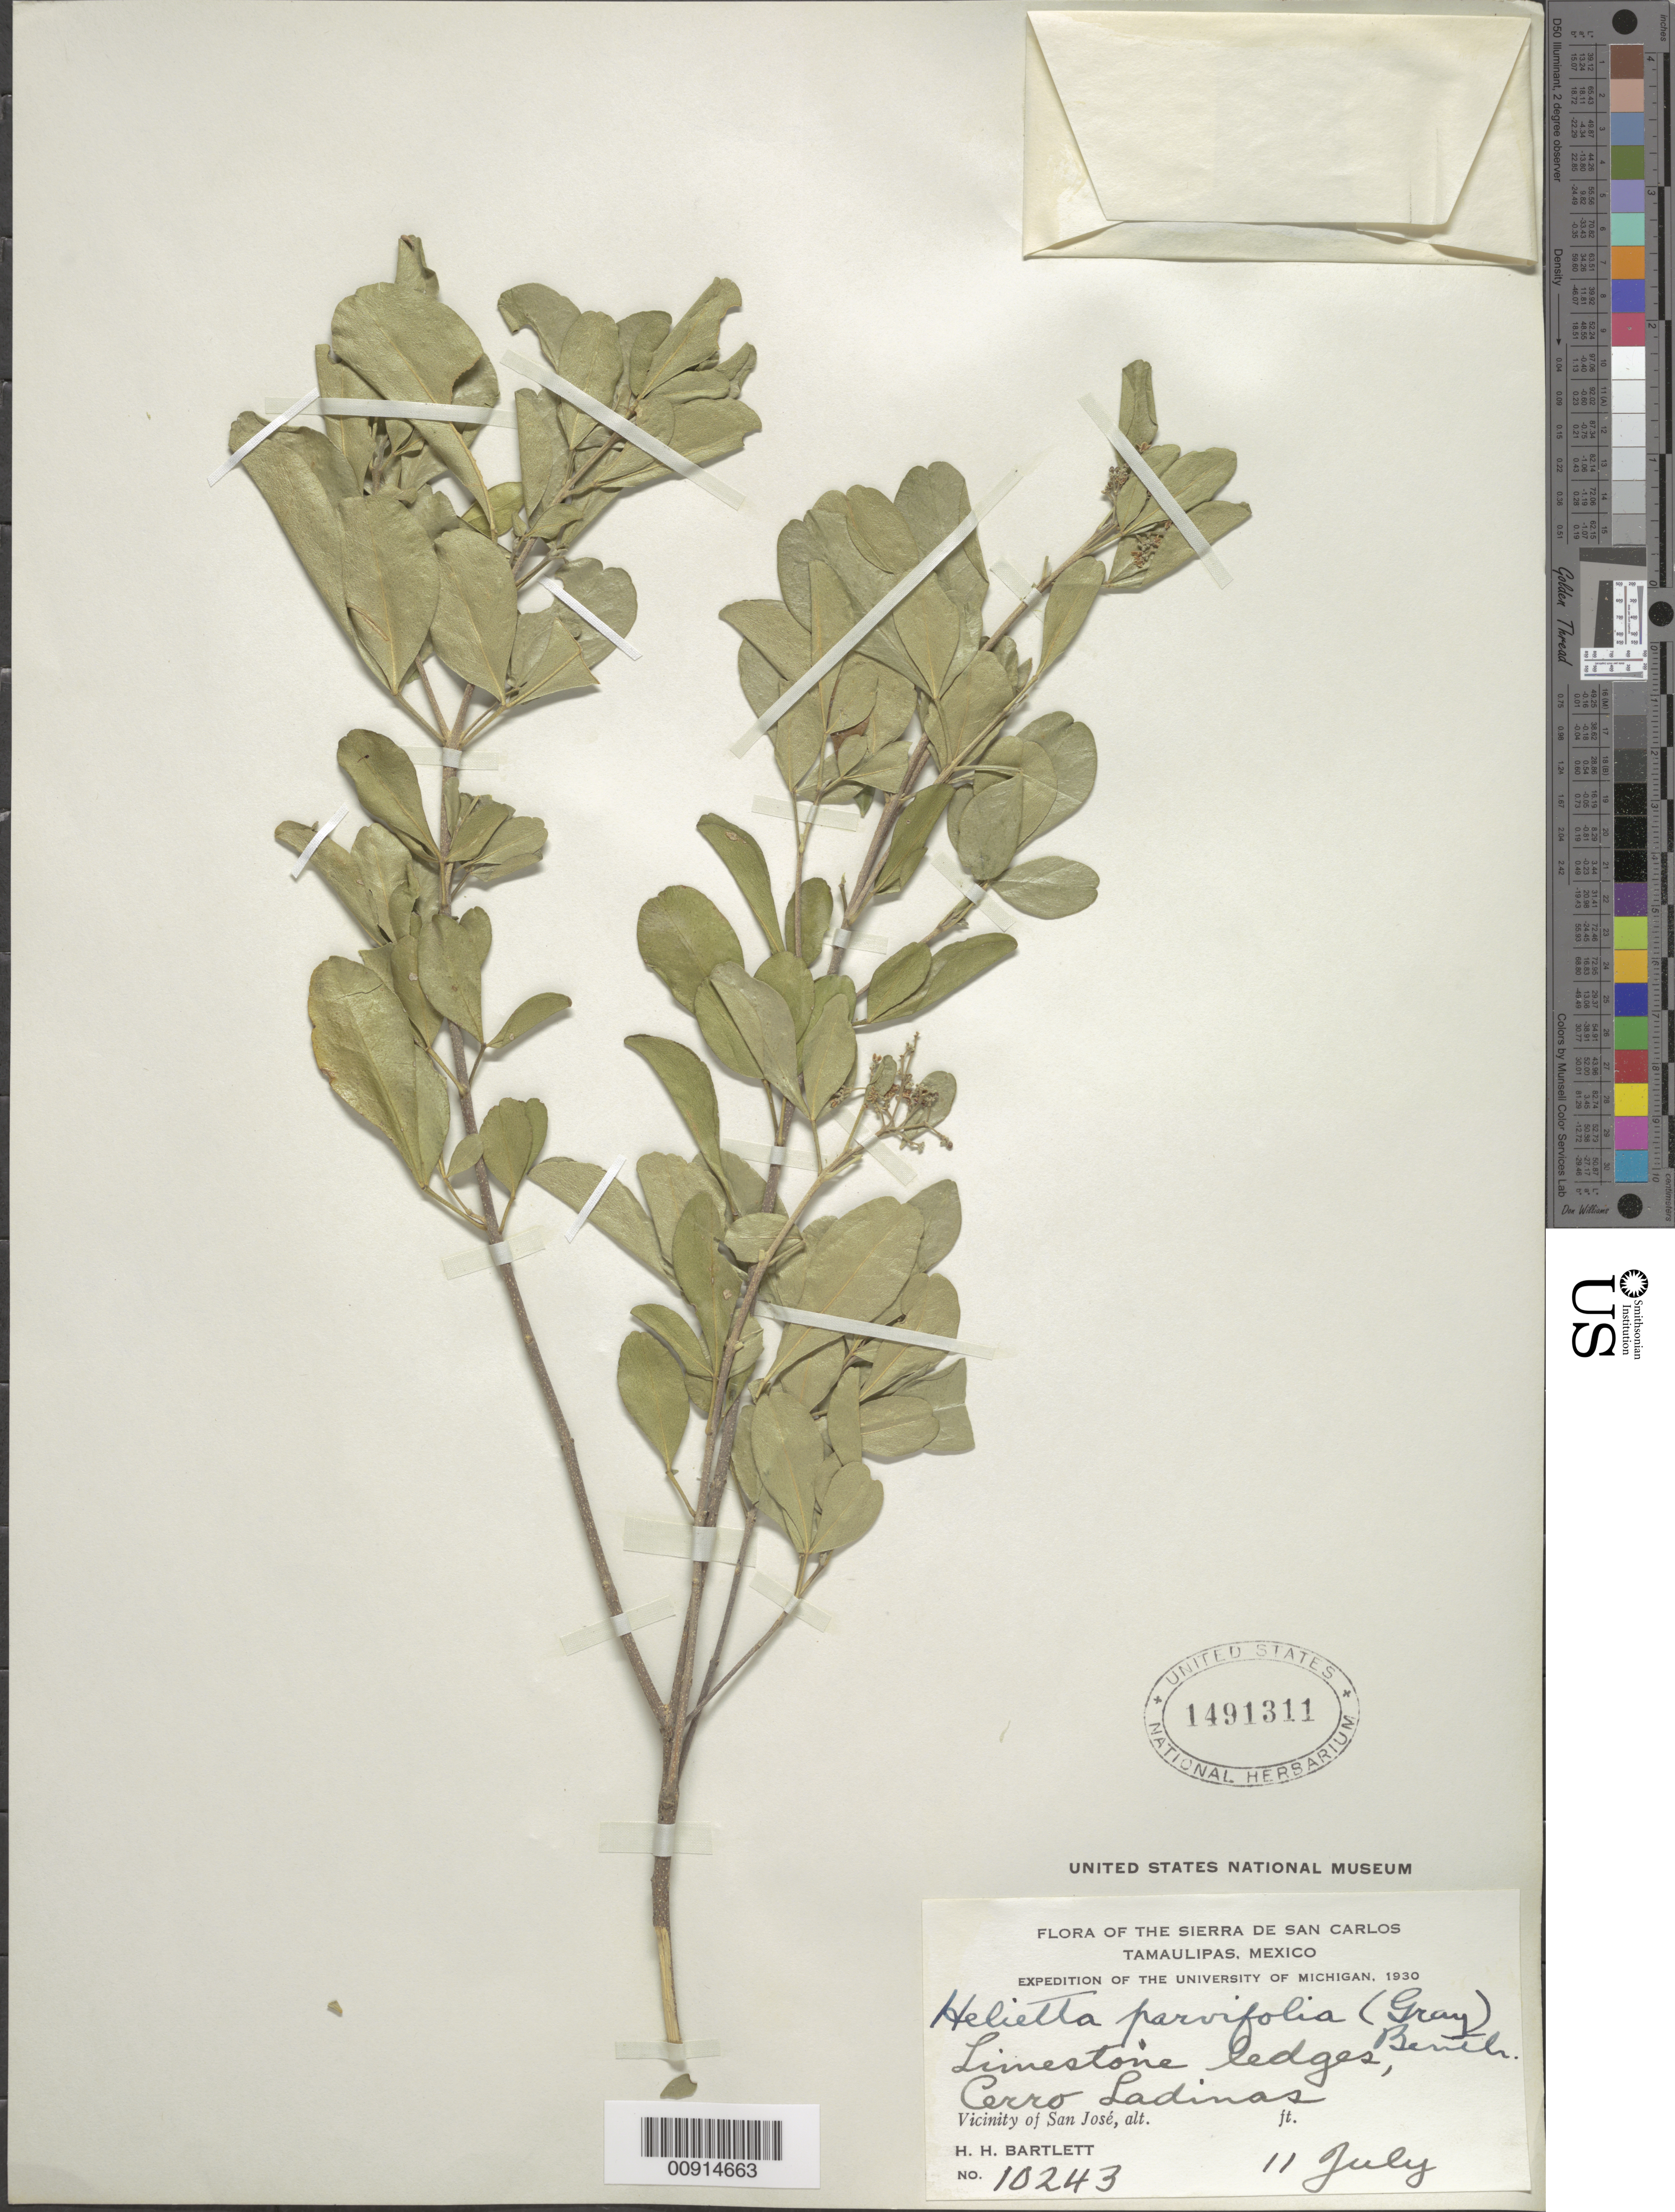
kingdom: Plantae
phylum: Tracheophyta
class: Magnoliopsida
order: Sapindales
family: Rutaceae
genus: Helietta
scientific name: Helietta parvifolia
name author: (A. Gray ex Hemsl.) Benth.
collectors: H. H. Bartlett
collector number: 10243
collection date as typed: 11 Jul 1930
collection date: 1930-07-11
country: Mexico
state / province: Tamaulipas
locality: Cerro Ladinas. Vicinity of San José, Tamaulipas. Sierra de San Carlos.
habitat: Limestone ledges.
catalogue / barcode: US 1491311